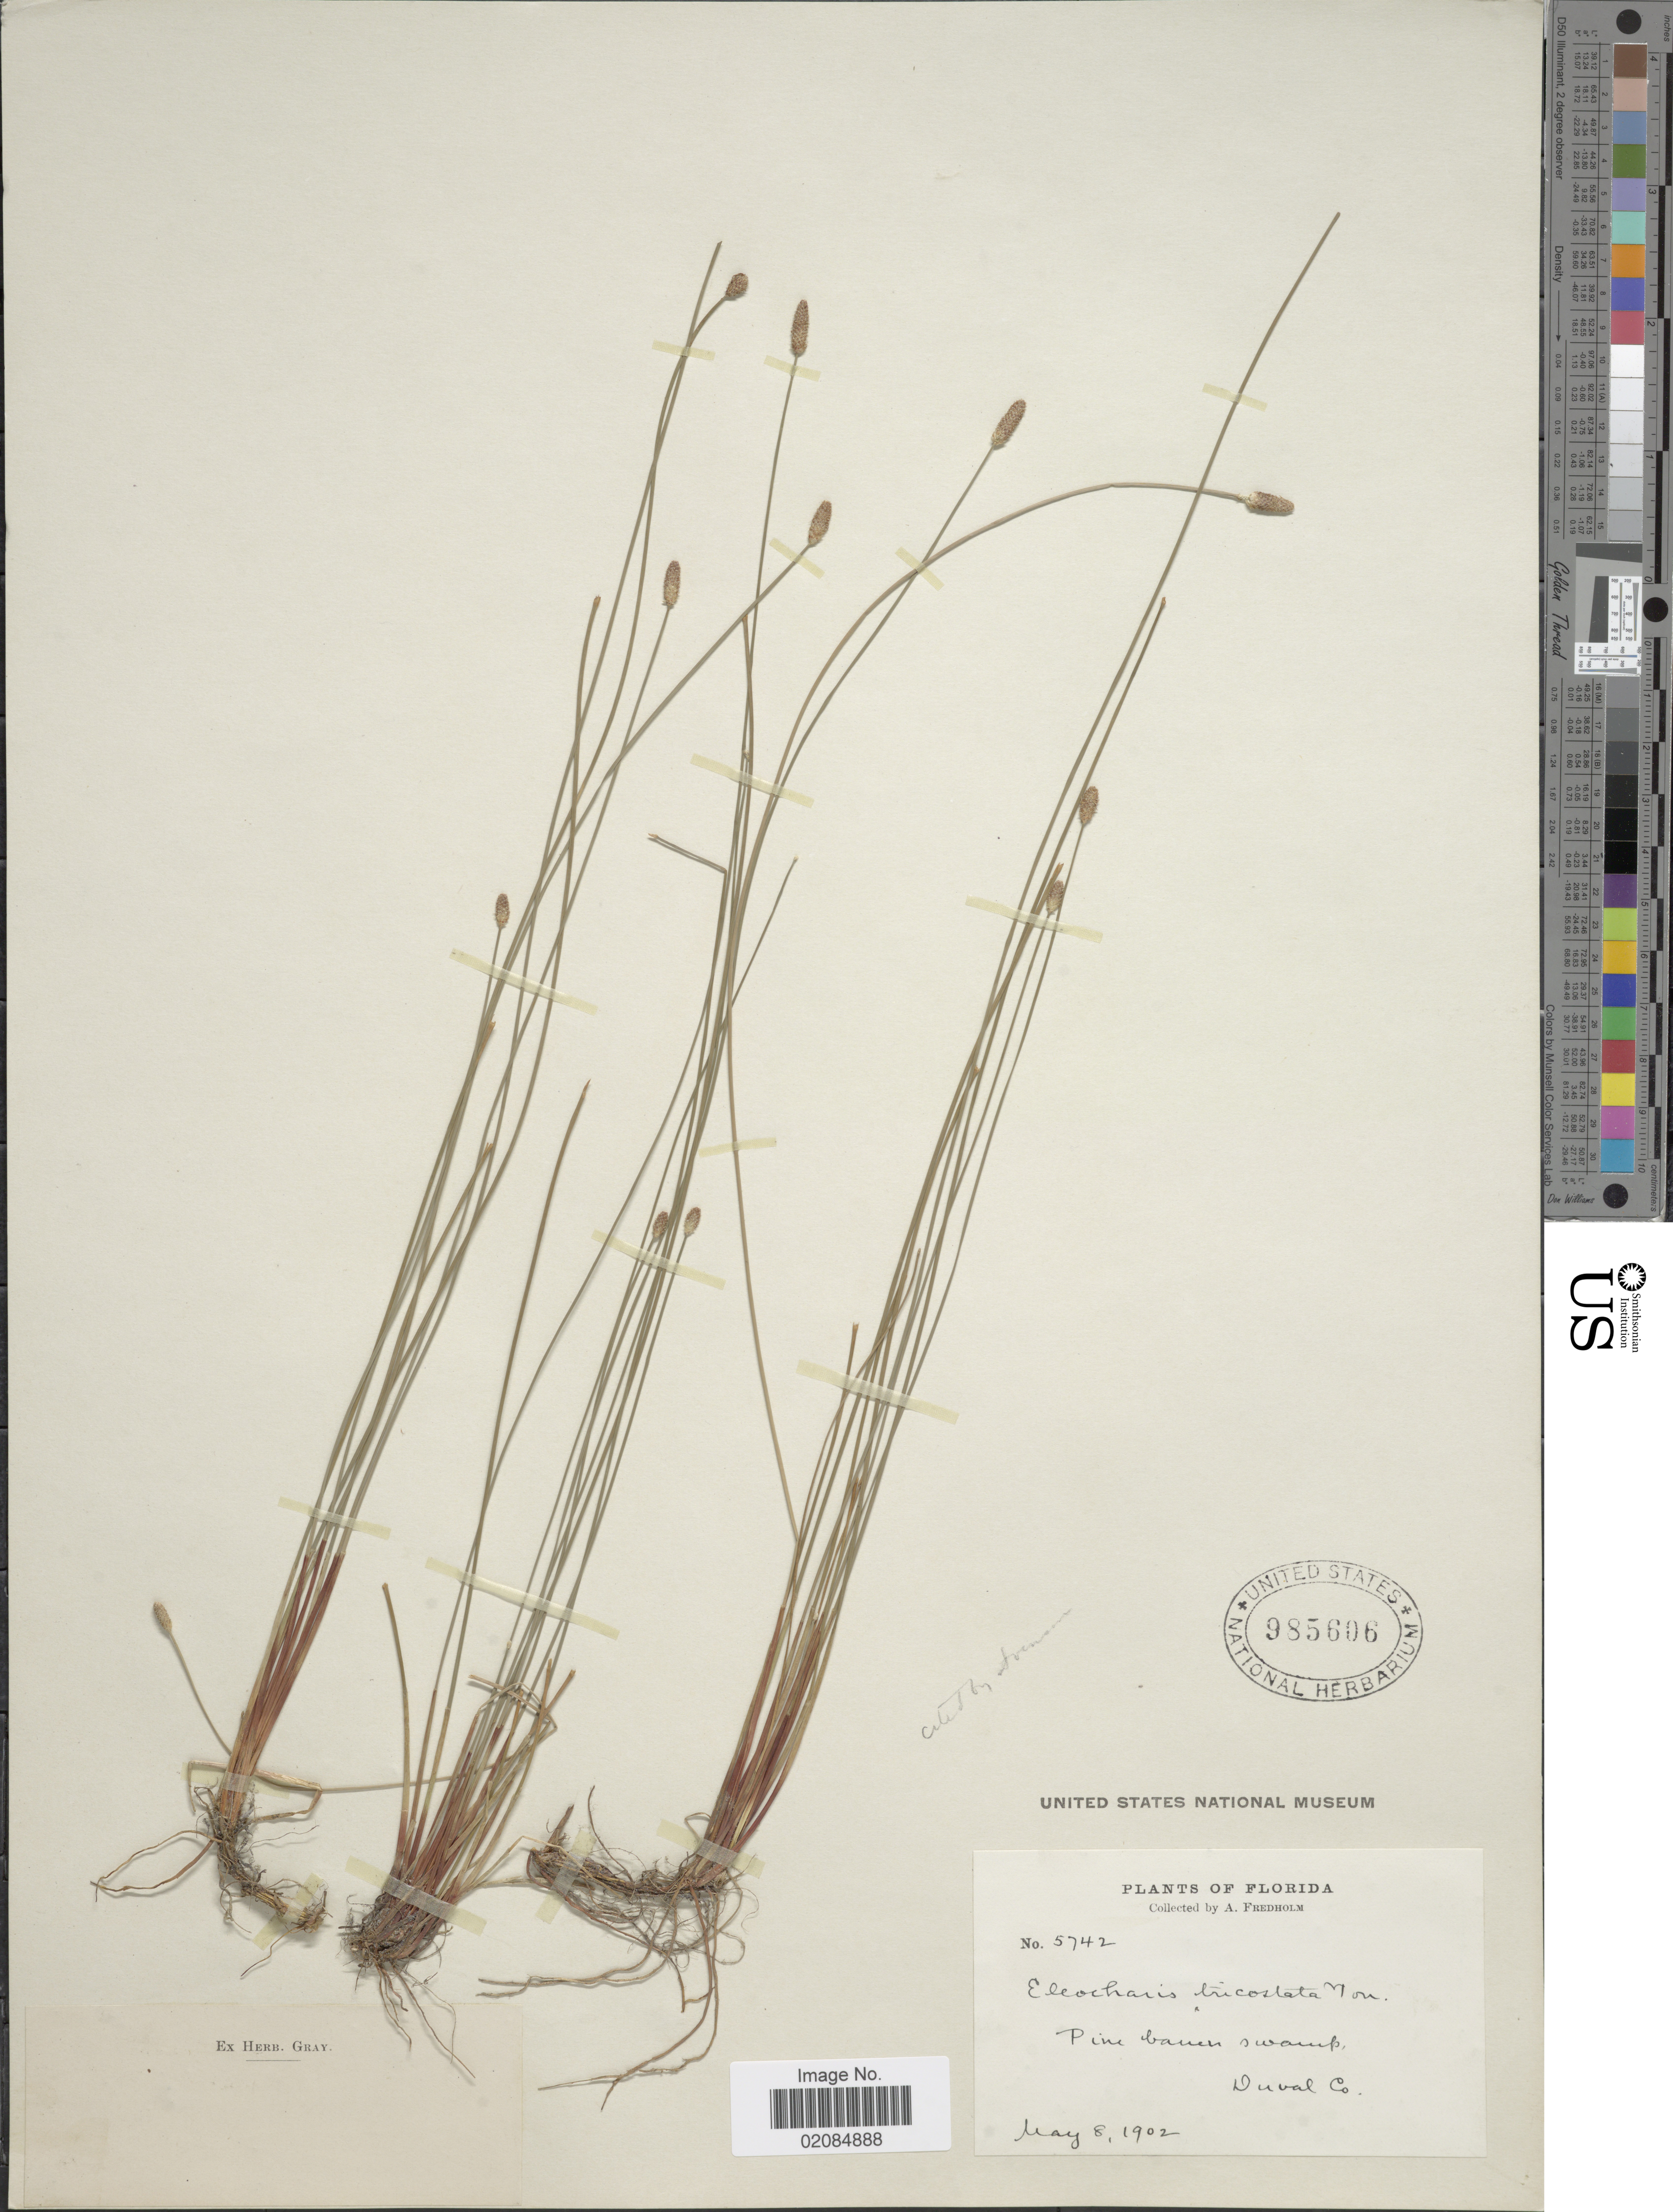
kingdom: Plantae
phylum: Tracheophyta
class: Liliopsida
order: Poales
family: Cyperaceae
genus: Eleocharis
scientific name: Eleocharis tricostata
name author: Torr.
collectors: A. Fredholm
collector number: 5742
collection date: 1902-05-08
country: United States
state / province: Florida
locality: Pine barren swamp, Duval Co.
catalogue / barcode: US 985606